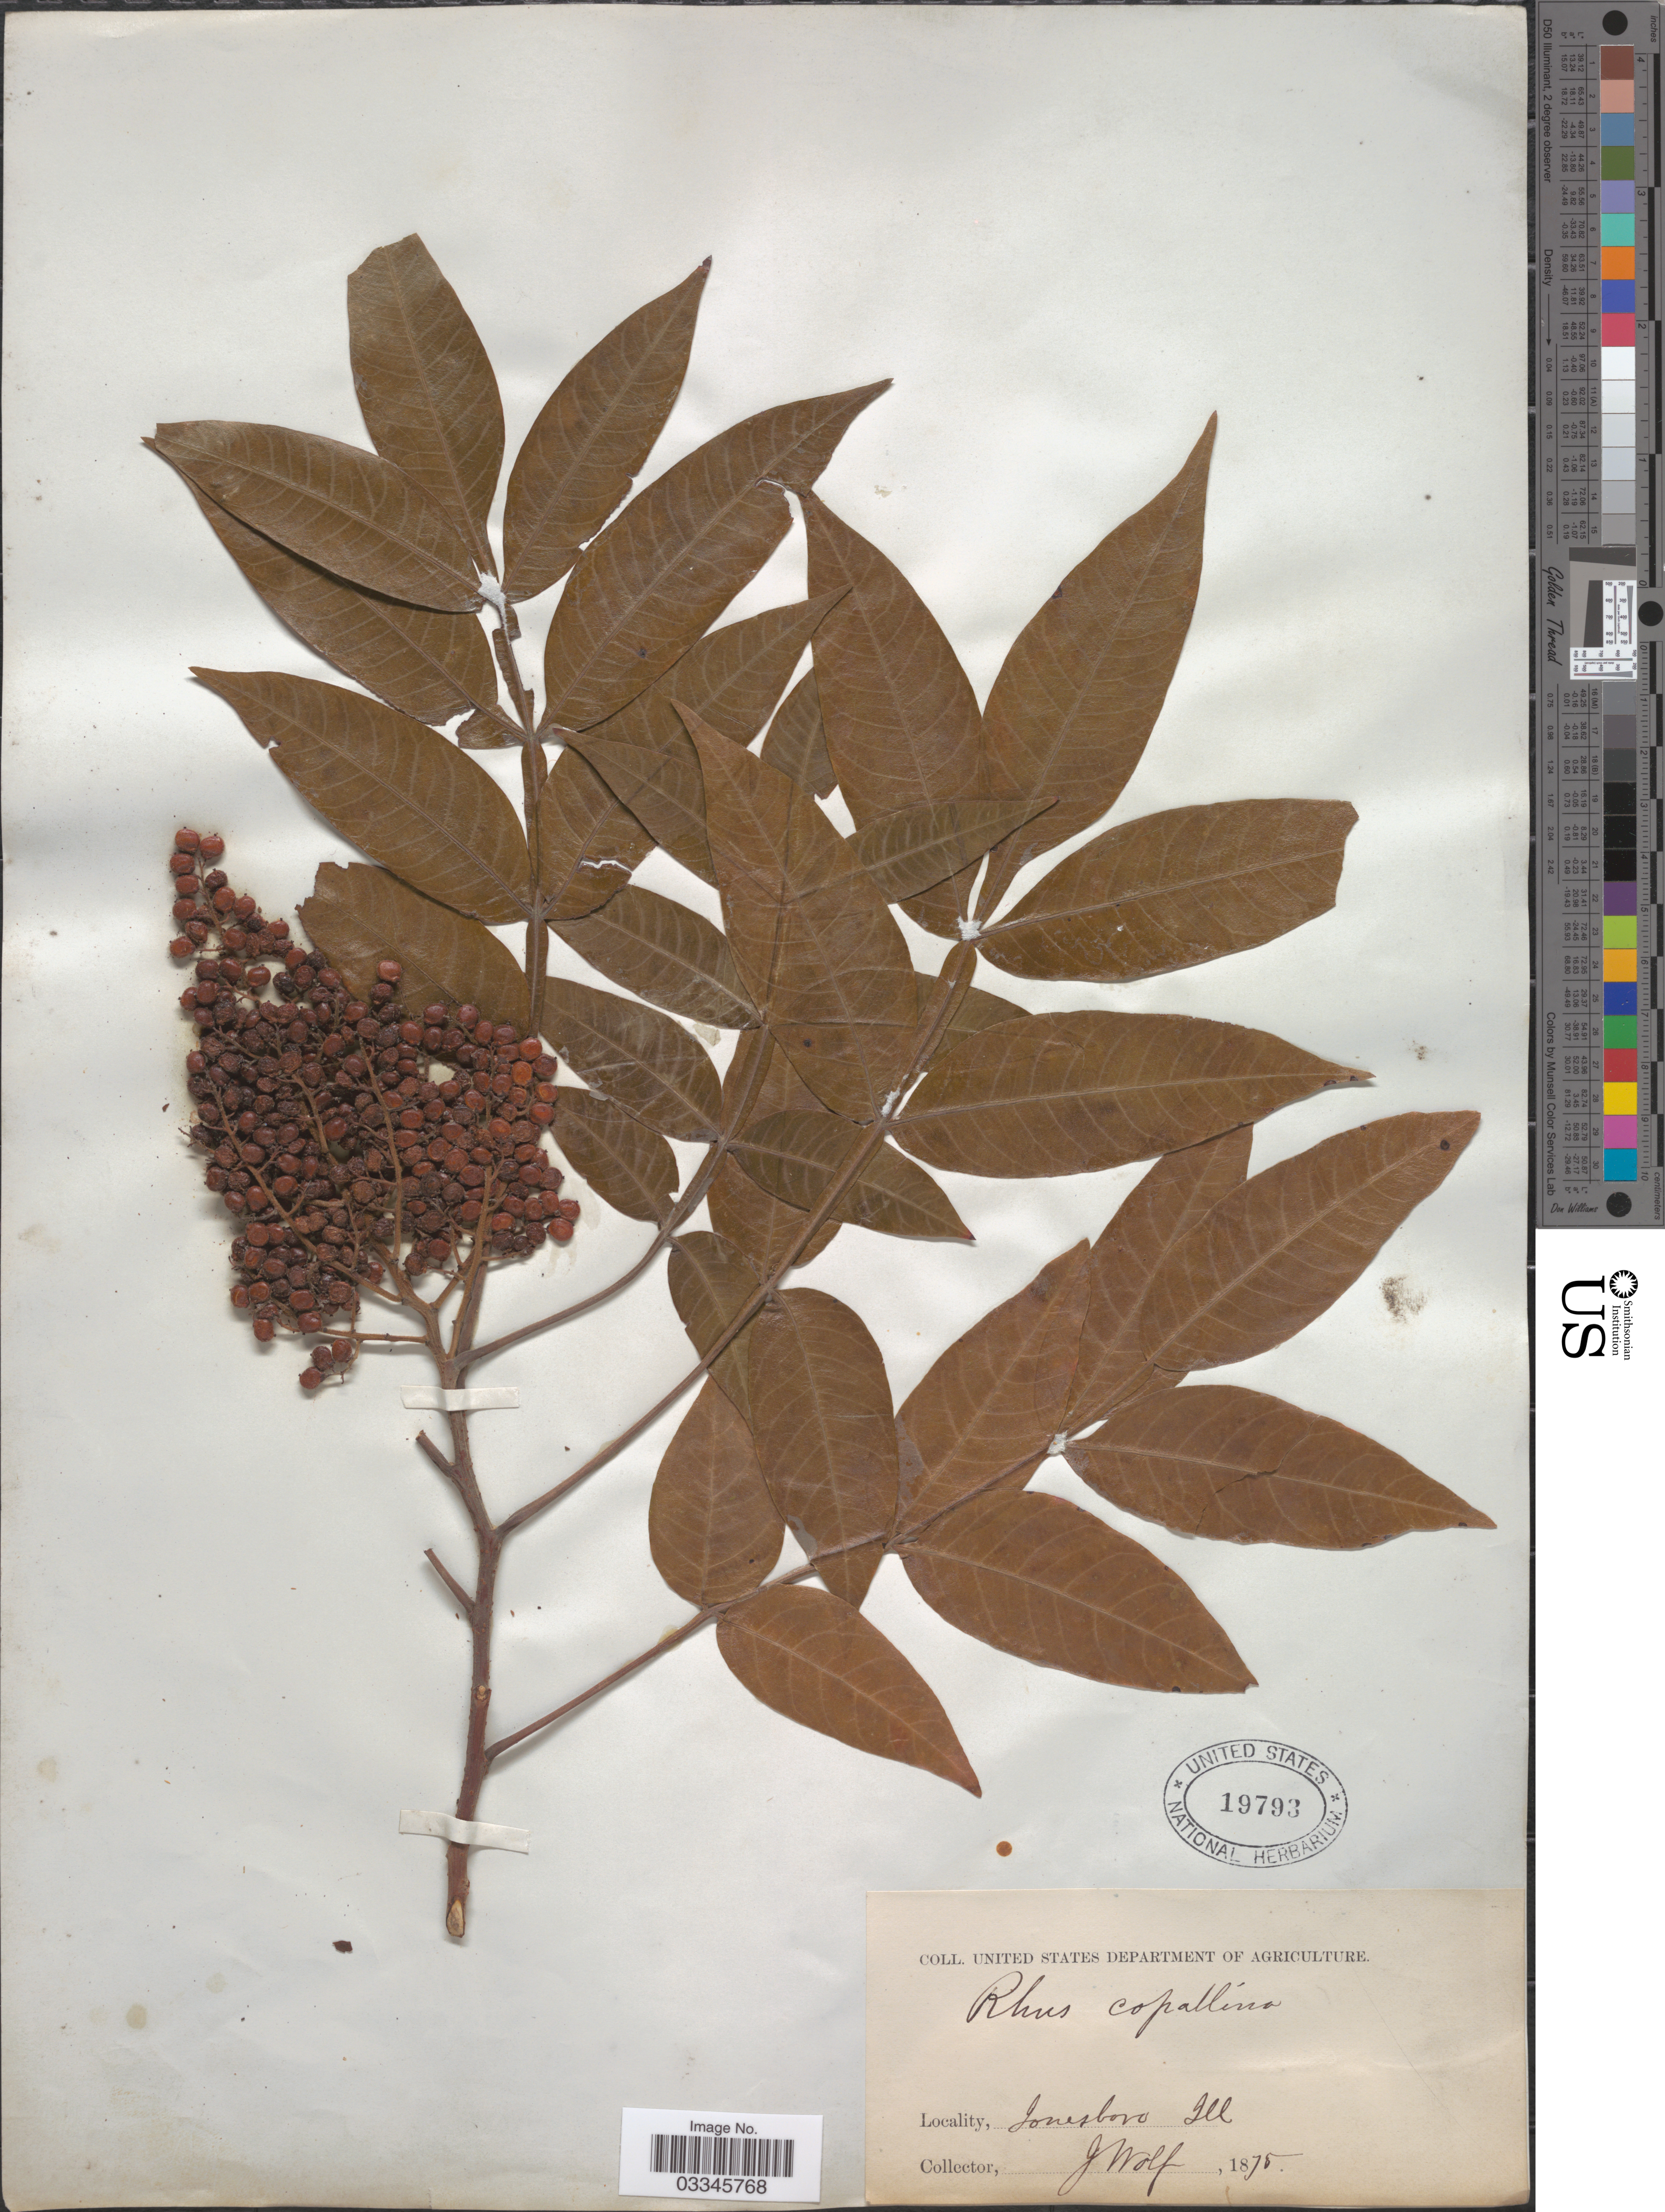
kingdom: Plantae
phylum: Tracheophyta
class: Magnoliopsida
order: Sapindales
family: Anacardiaceae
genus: Rhus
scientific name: Rhus copallinum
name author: L.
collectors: J. Wolf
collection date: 1878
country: United States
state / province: Illinois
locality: Jonesboro.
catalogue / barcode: US 19793